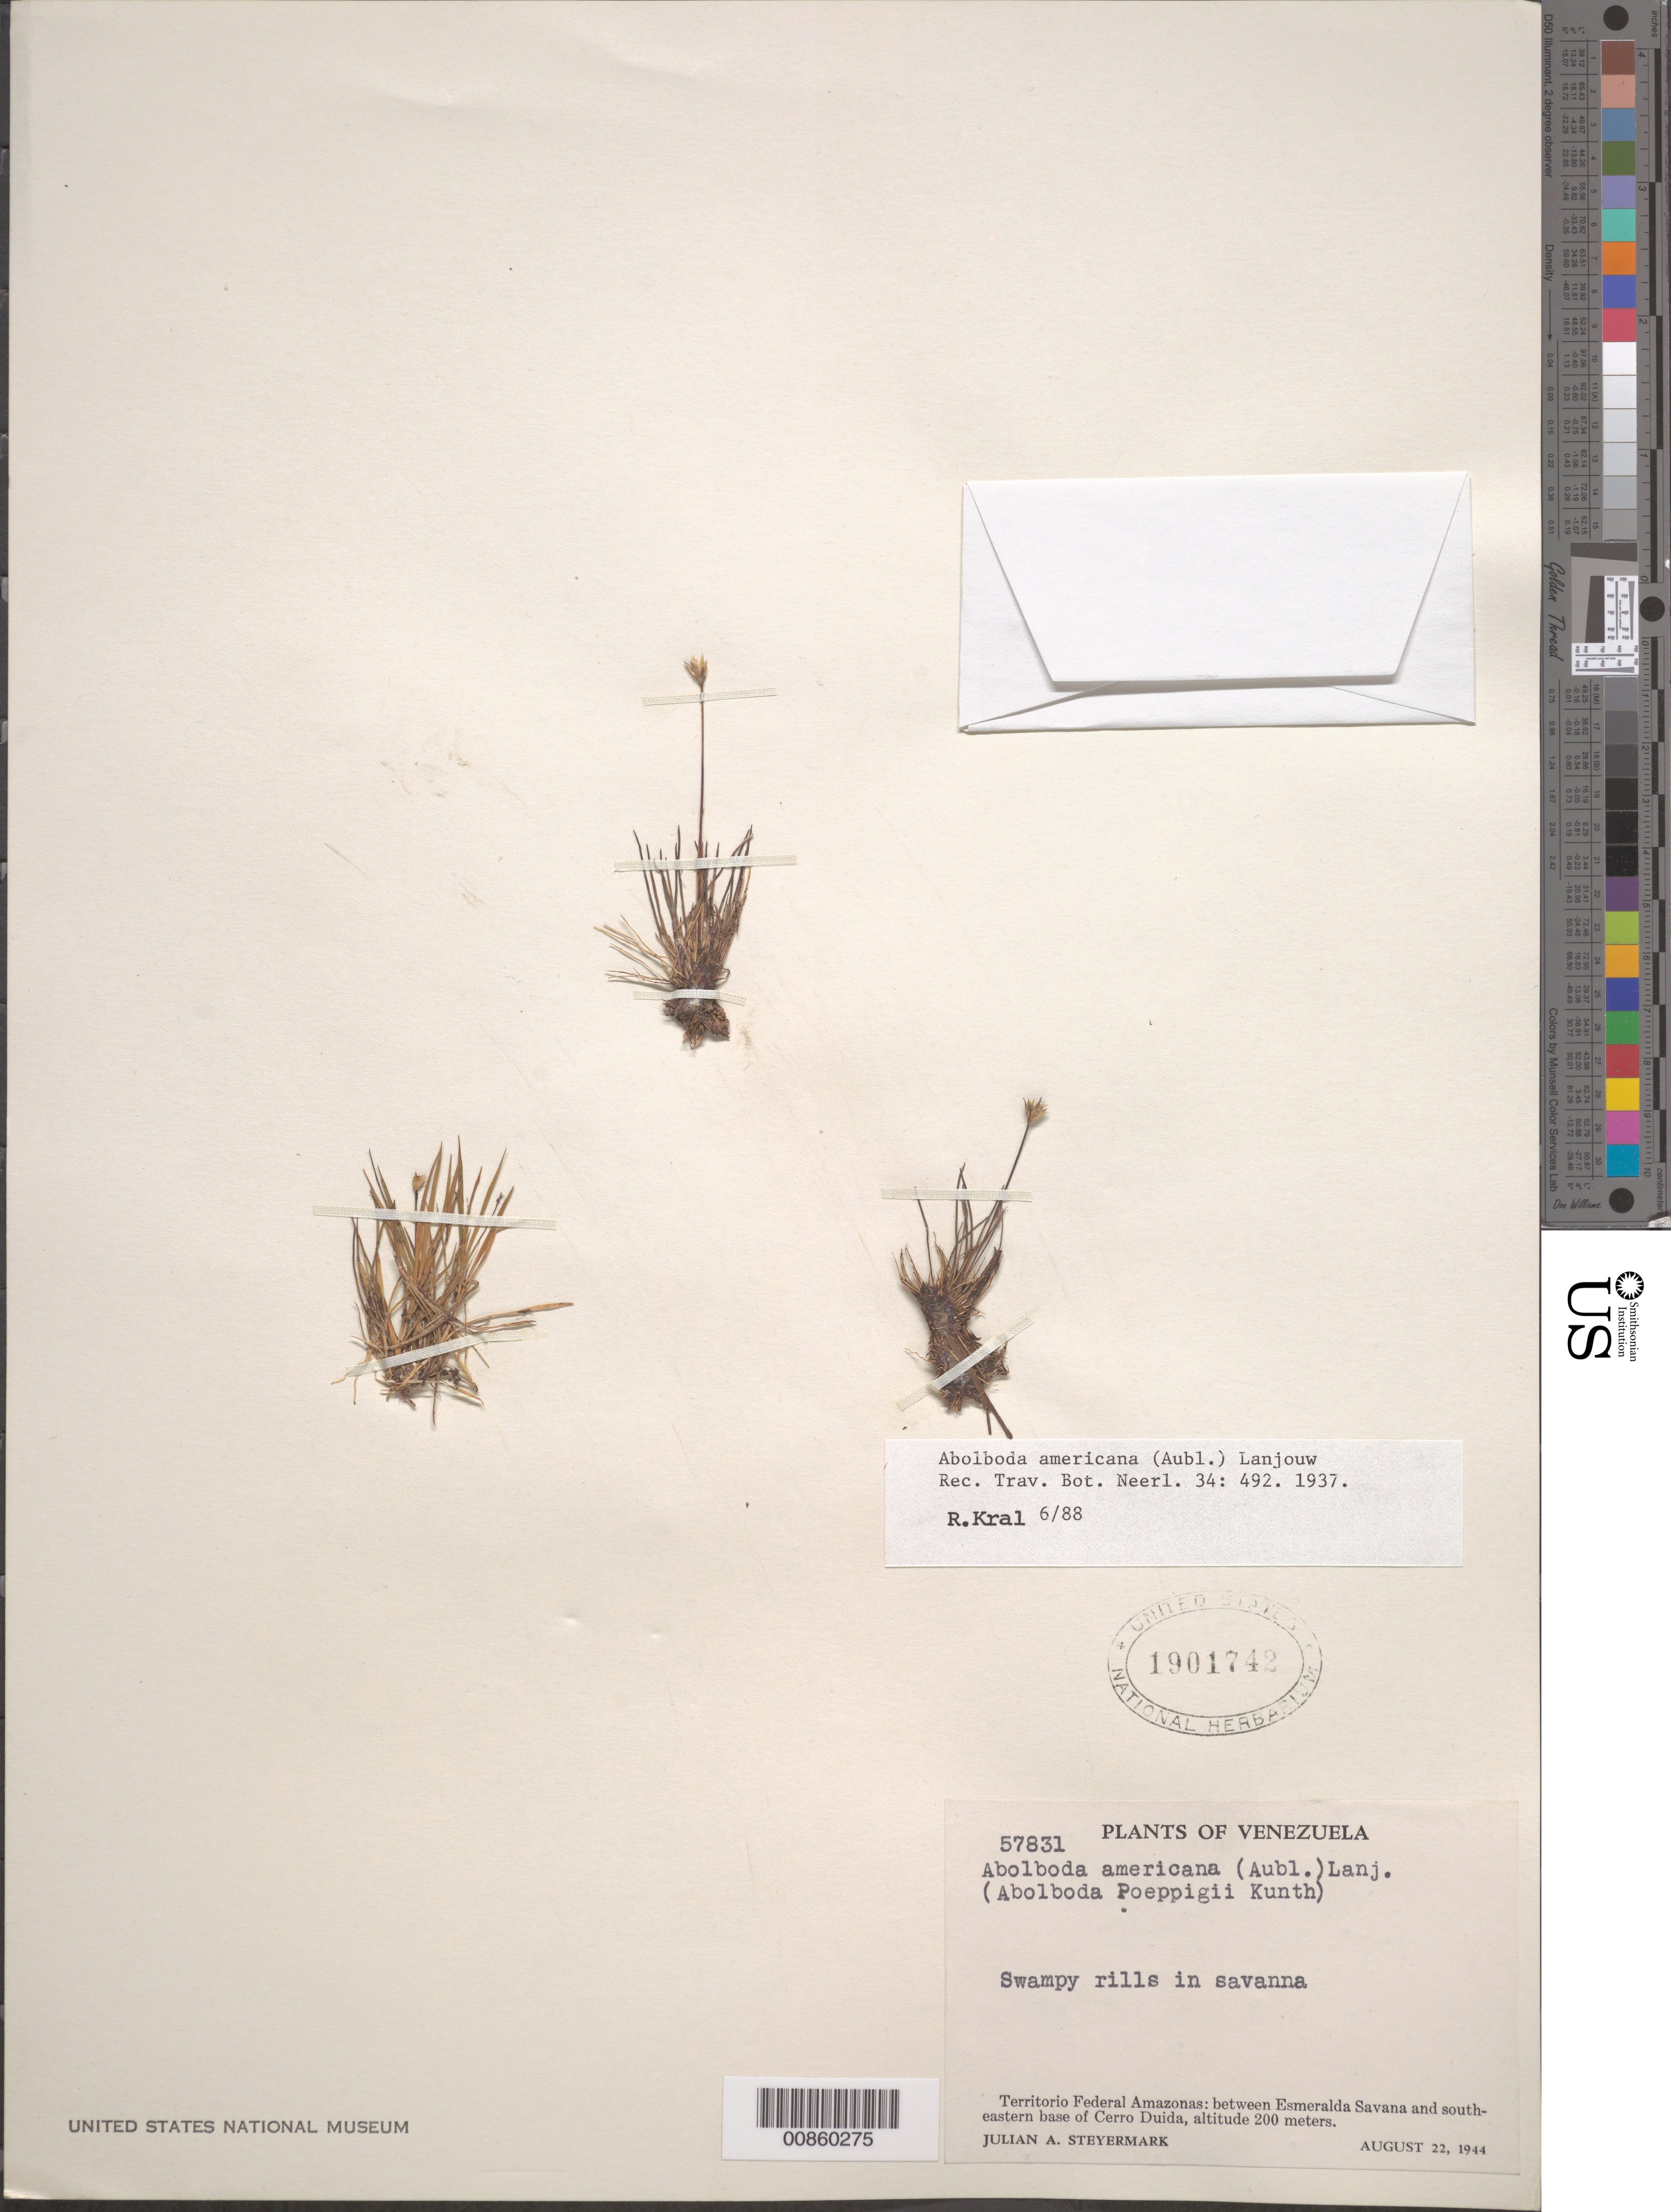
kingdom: Plantae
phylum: Tracheophyta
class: Liliopsida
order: Poales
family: Xyridaceae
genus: Abolboda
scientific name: Abolboda americana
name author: (Aubl.) Lanj.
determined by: Kral, Robert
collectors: J. Steyermark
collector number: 57831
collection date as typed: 22-Aug-44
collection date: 1944-08-22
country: Venezuela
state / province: Amazonas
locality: Cerro Duida, between Esmeralda Savanna and SE Cerro Duida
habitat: Swampy rills in savanna.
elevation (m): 200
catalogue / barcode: US 1901742